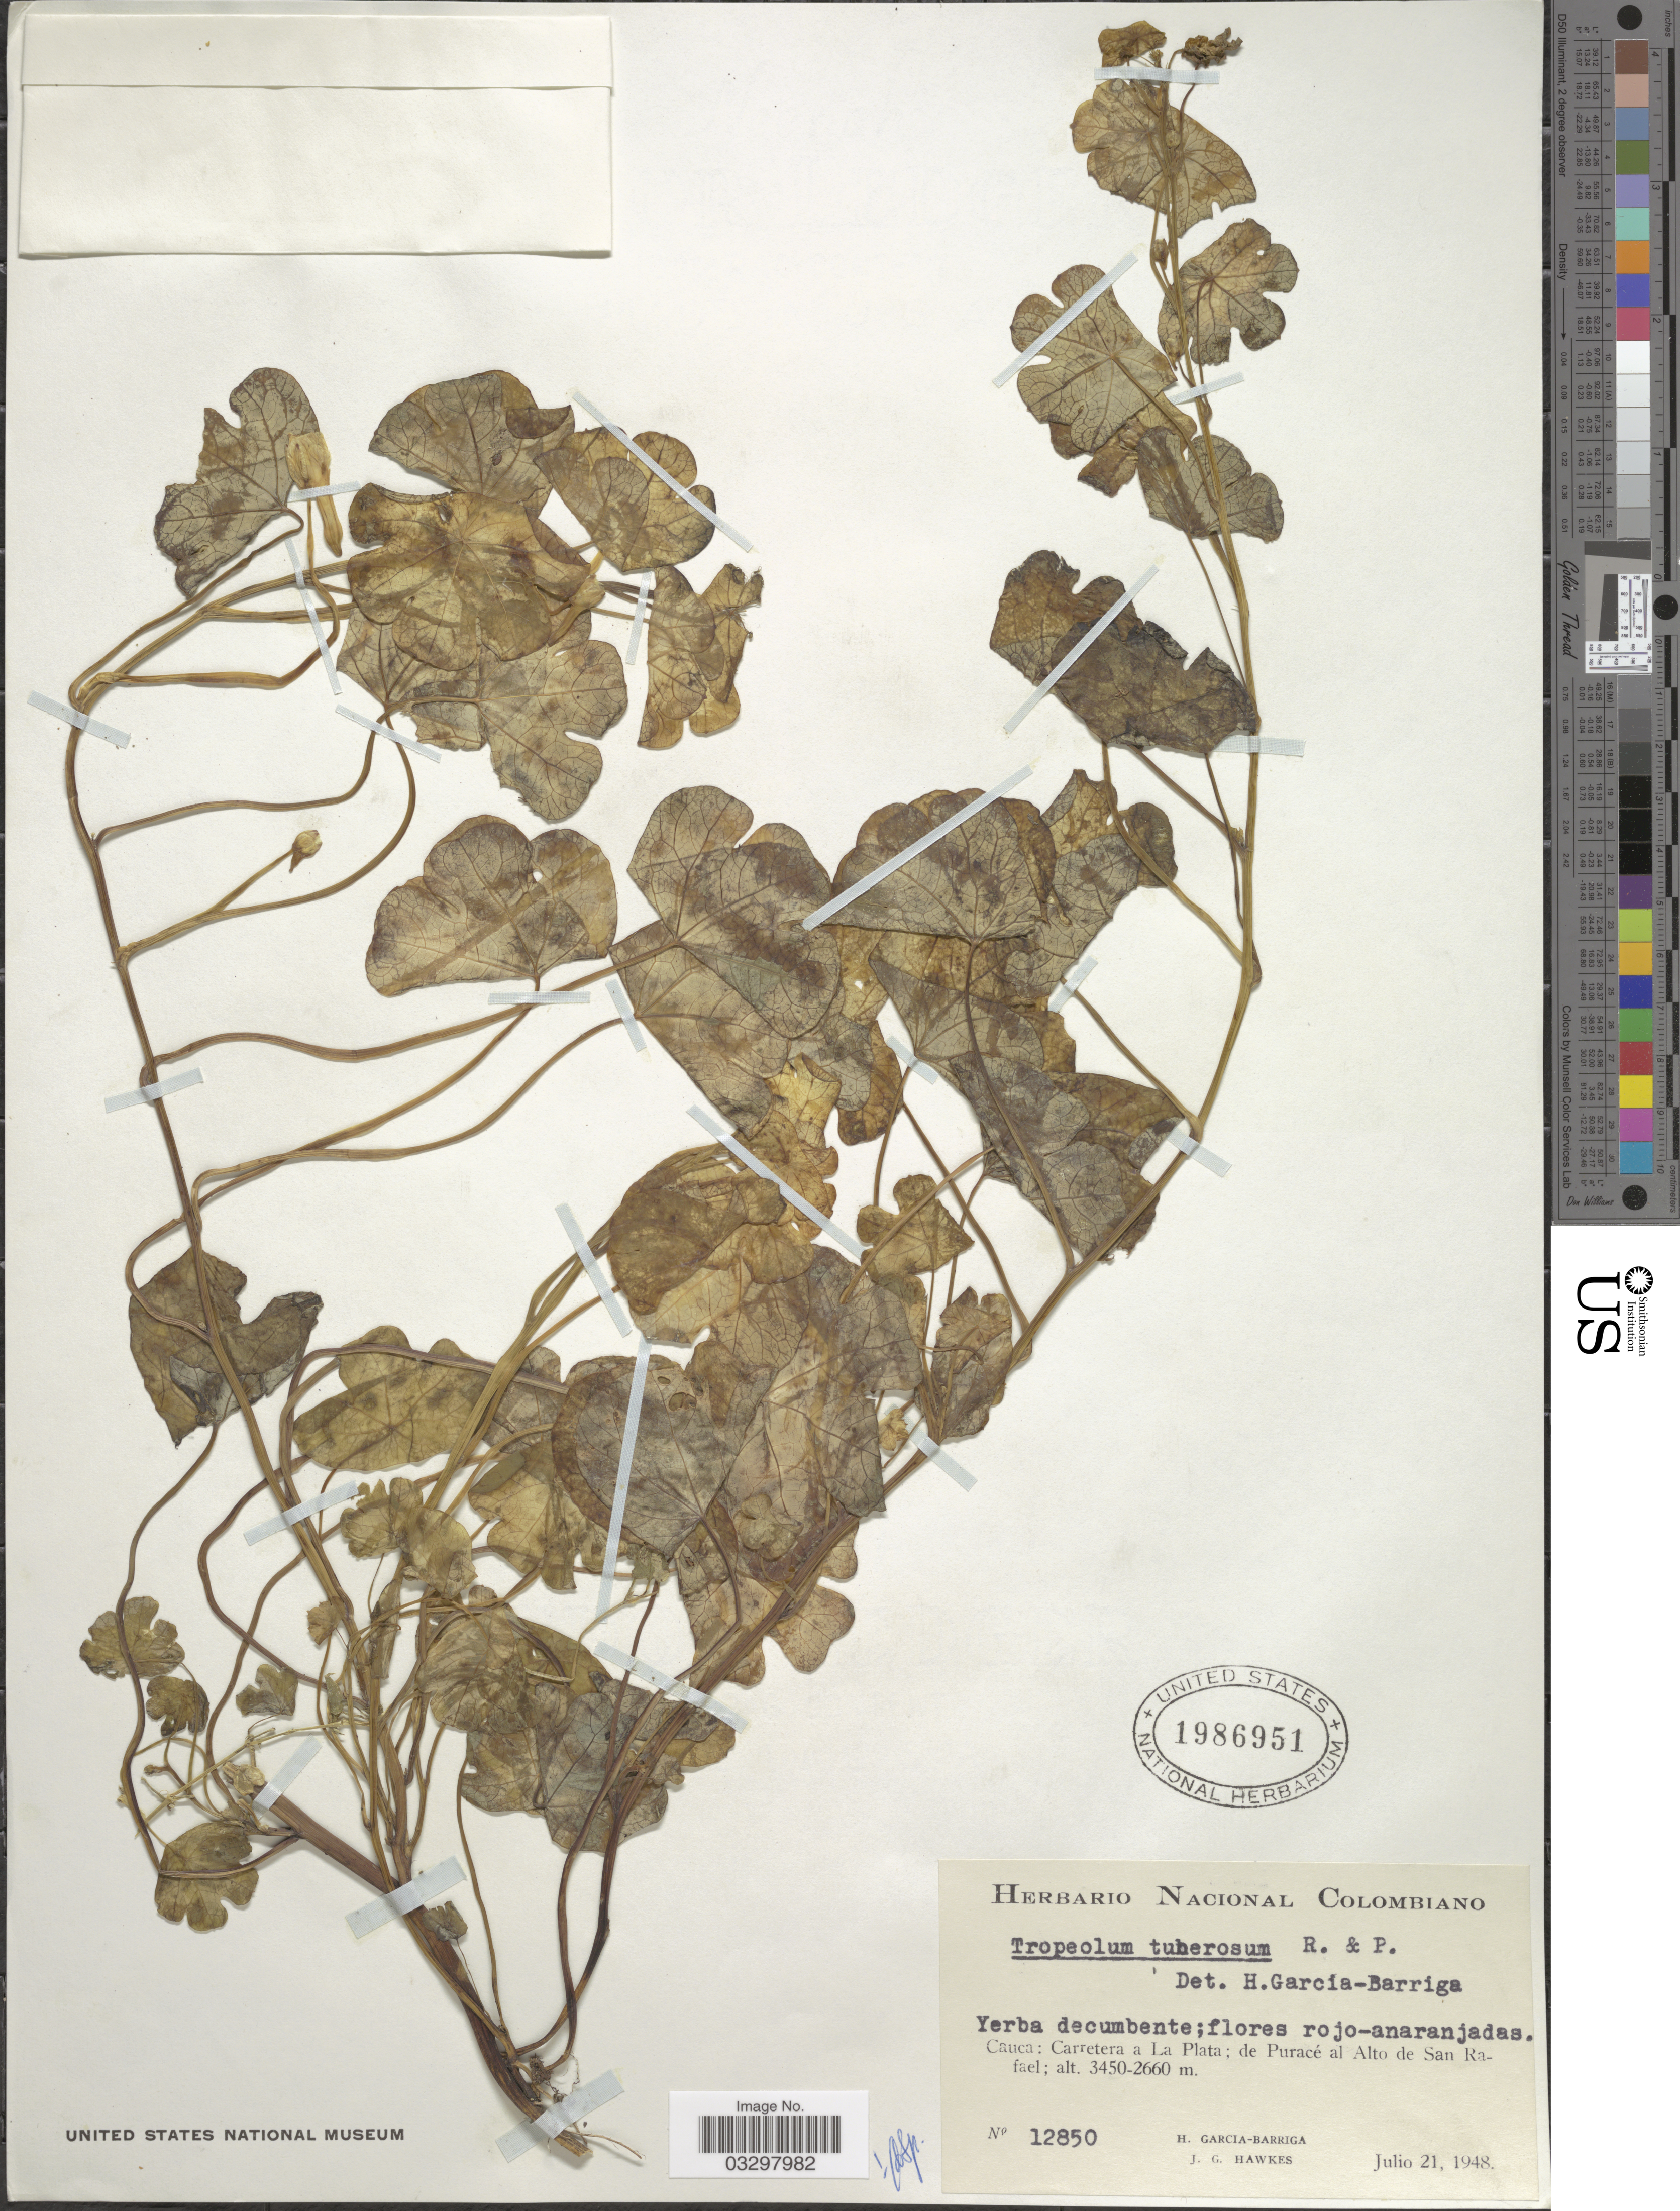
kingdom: Plantae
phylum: Tracheophyta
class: Magnoliopsida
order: Brassicales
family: Tropaeolaceae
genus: Tropaeolum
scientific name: Tropaeolum tuberosum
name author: Ruiz & Pav.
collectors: H. García Barriga & J. Hawkes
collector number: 12850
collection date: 1948-07-21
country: Colombia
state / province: Cauca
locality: Carretera a La Plata; de Puracé al Alto de San Rafael.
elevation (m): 2660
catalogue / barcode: US 1986951